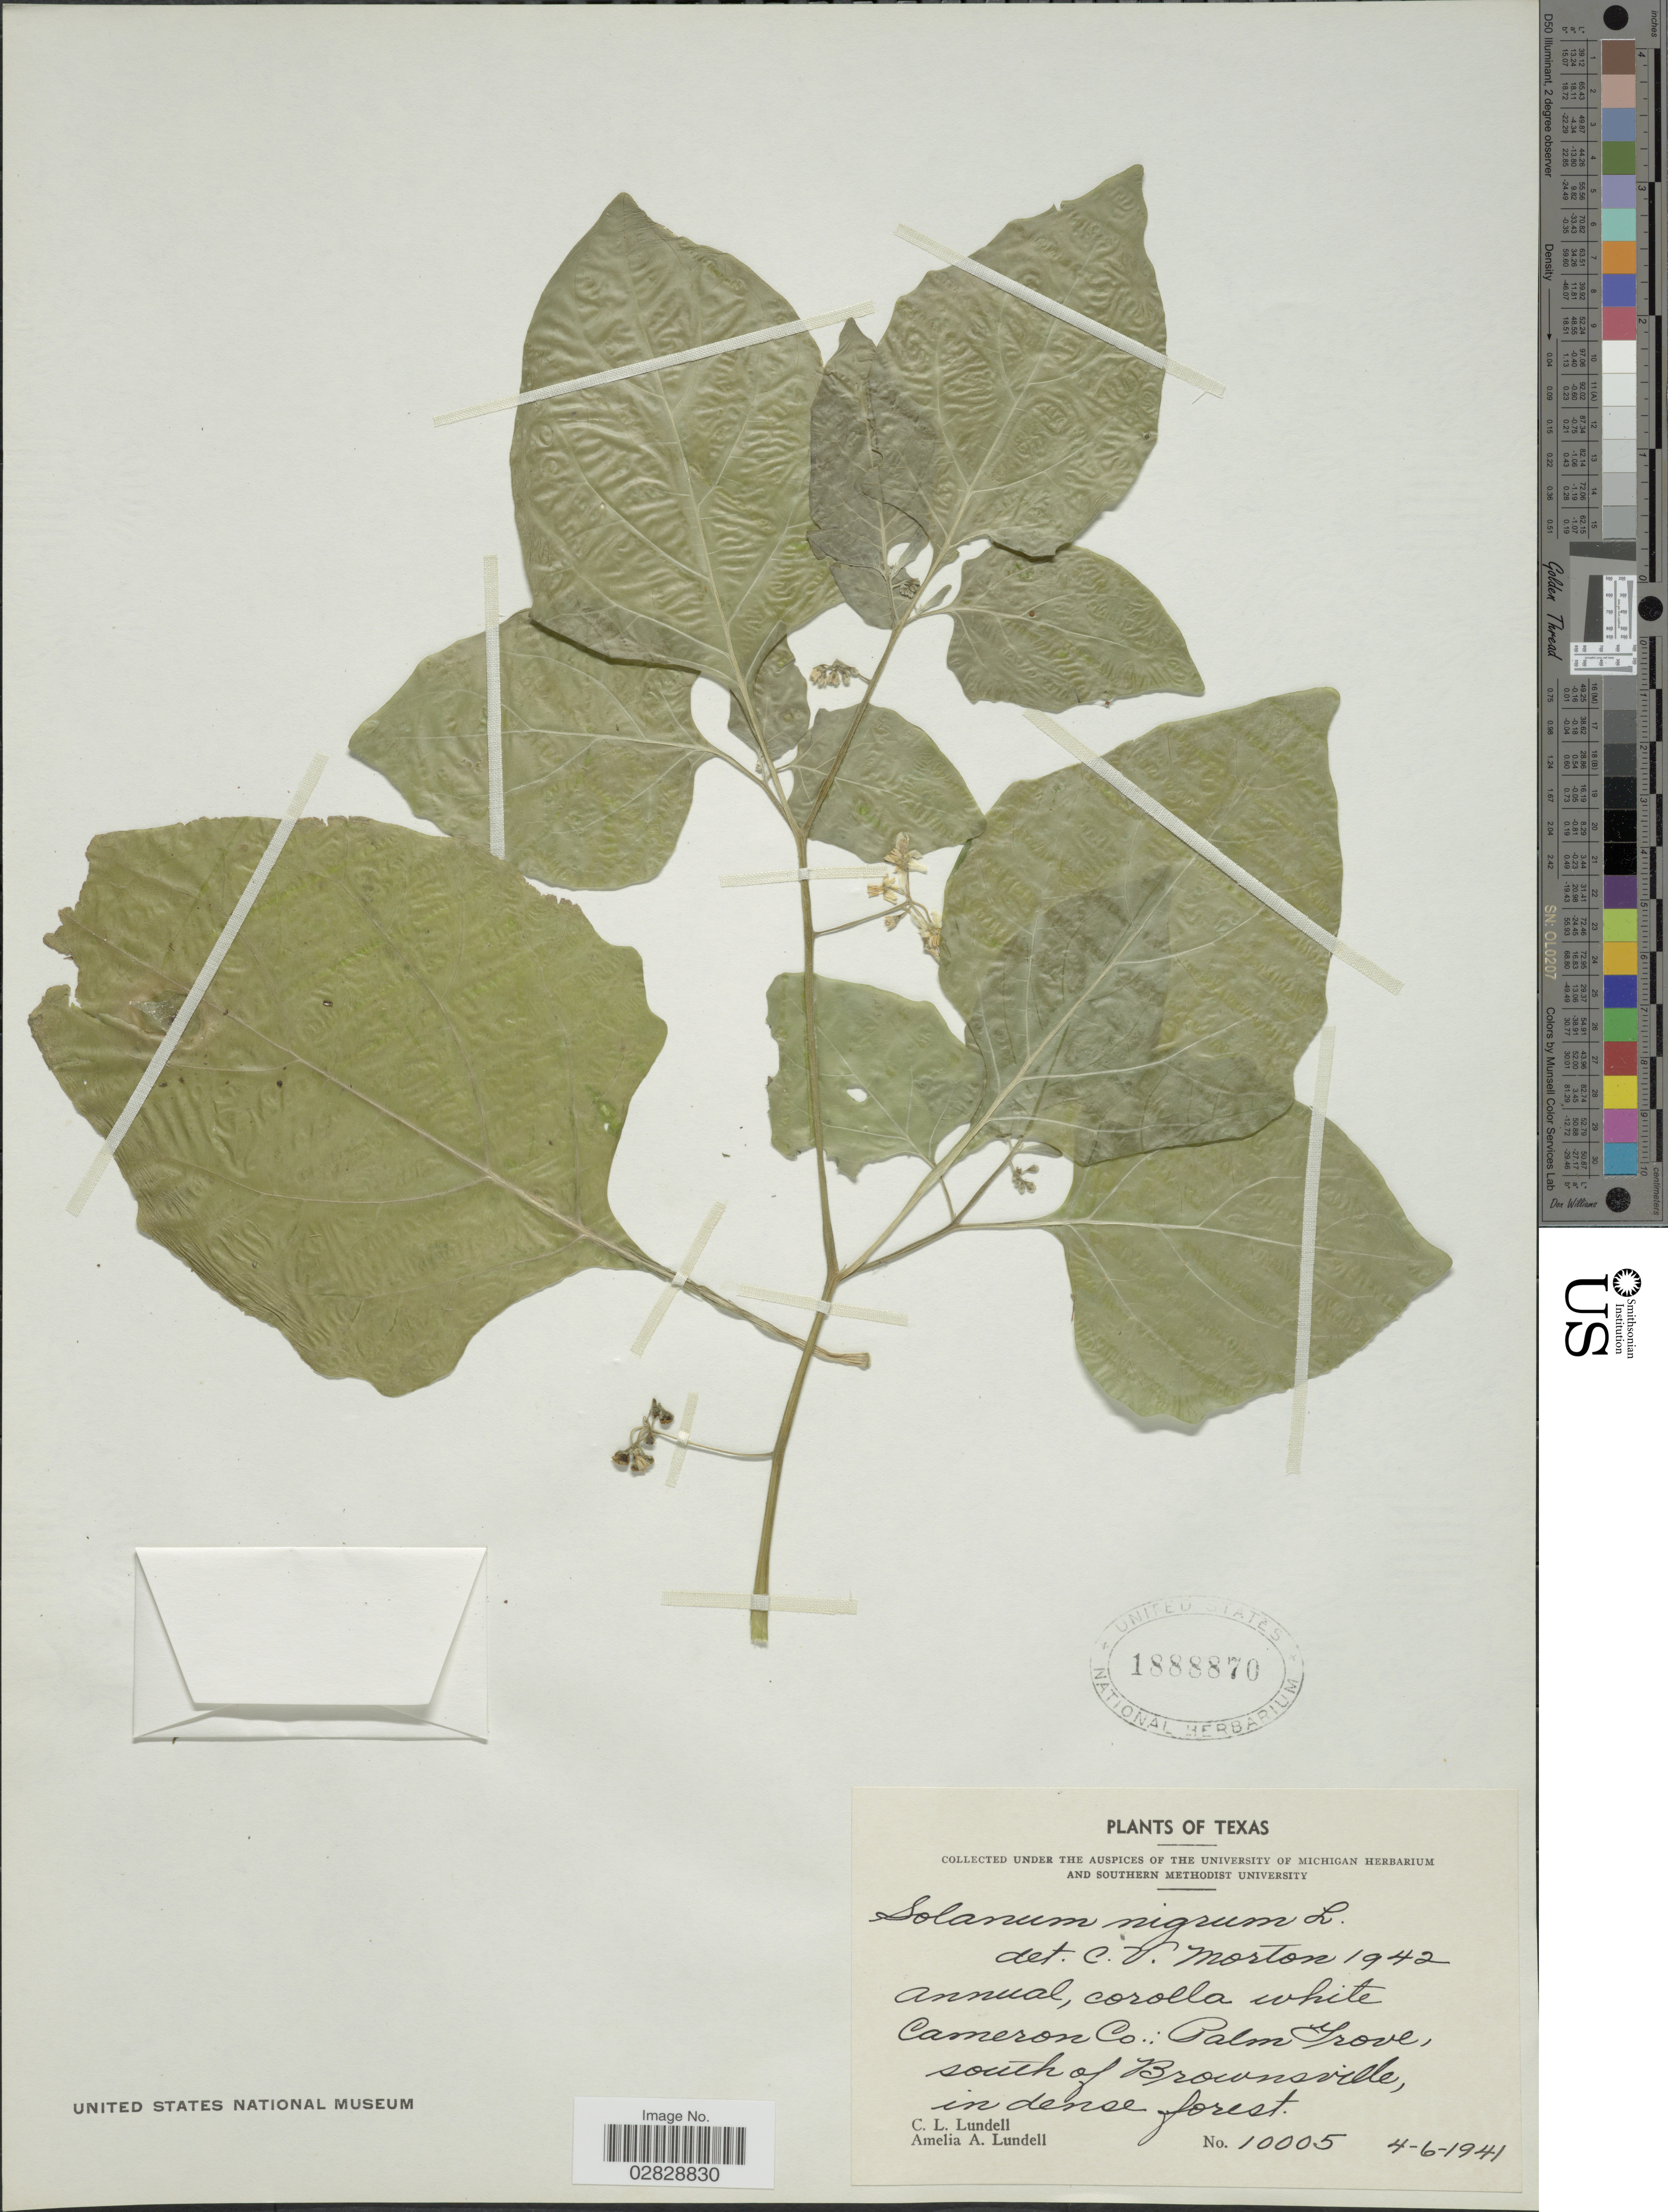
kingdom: Plantae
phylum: Tracheophyta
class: Magnoliopsida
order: Solanales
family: Solanaceae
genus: Solanum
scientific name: Solanum nigrescens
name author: M. Martens & Galeotti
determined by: Knapp, S. D.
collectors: C. L. Lundell & A. A. Lundell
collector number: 10005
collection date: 1941-04-06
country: United States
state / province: Texas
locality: Cameron Co.: Palm Grove, south of Brownsville, in dense forest.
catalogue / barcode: US 1888870